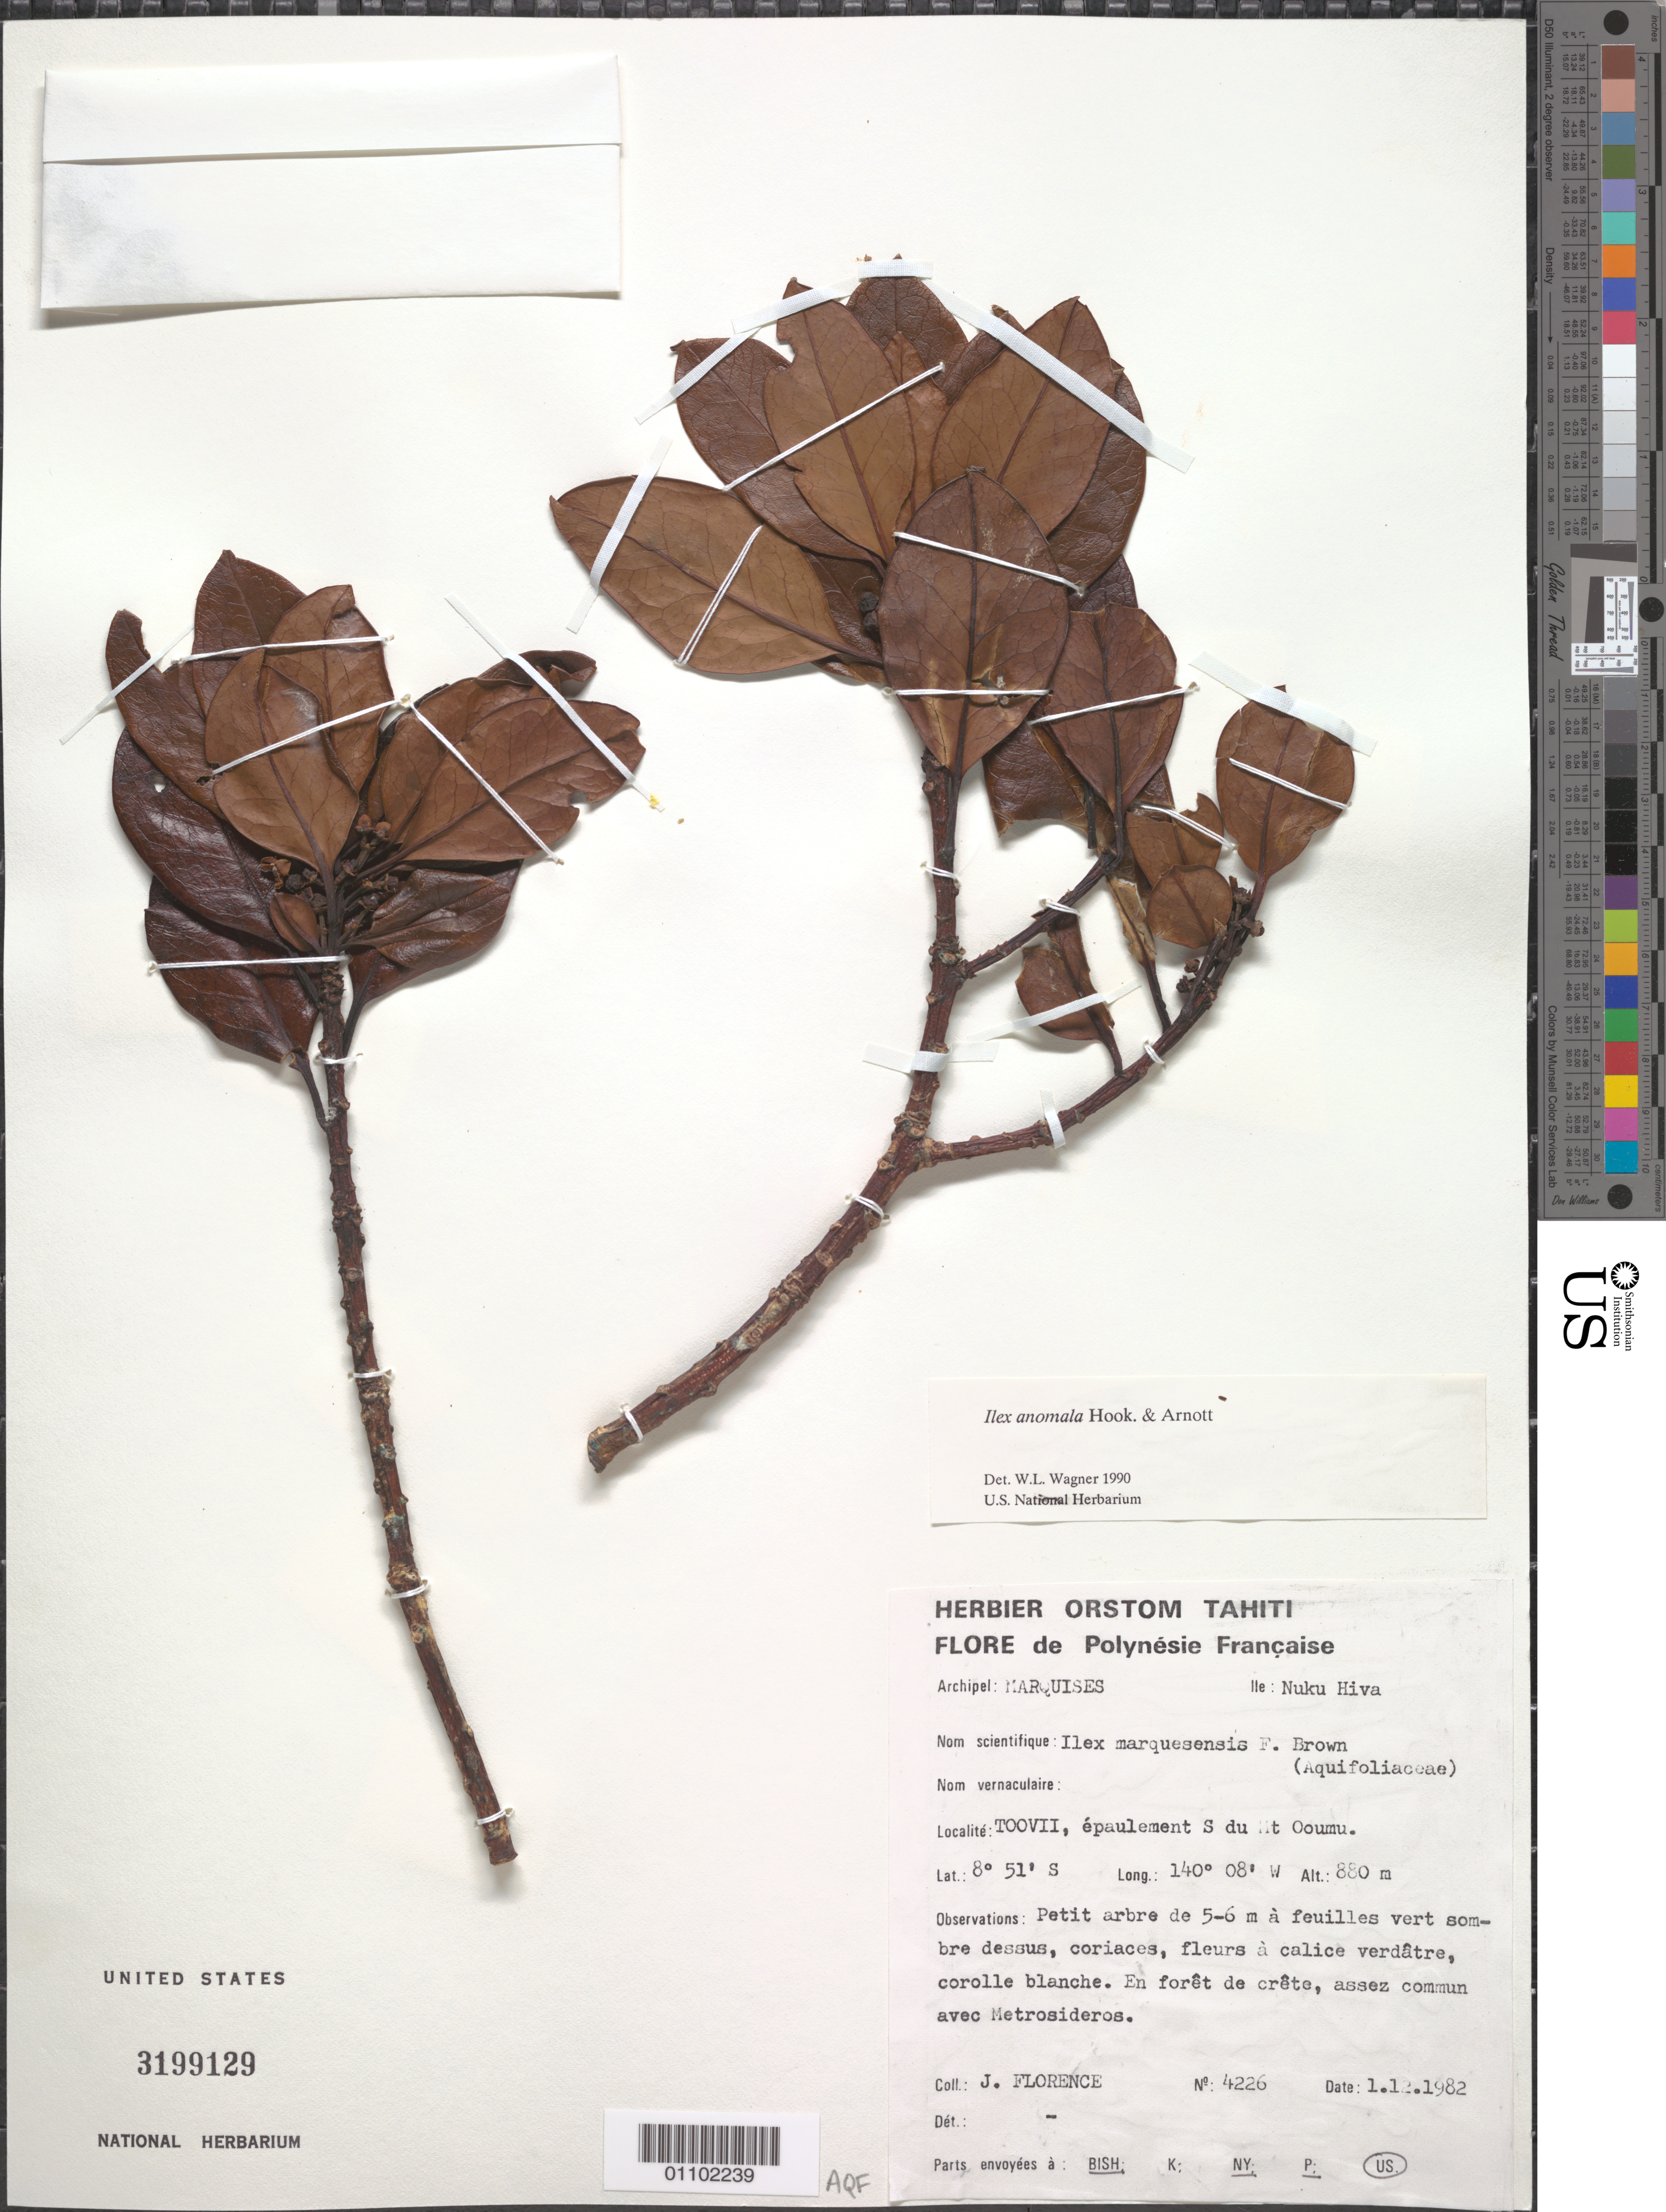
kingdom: Plantae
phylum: Tracheophyta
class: Magnoliopsida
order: Aquifoliales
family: Aquifoliaceae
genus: Ilex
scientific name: Ilex anomala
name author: Hook. & Arn.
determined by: Wagner, W. L., (BOT), Smithsonian Institution - National Museum of Natural History (UNITED STATES)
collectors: J. Florence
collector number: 4226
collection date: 1982-12-01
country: French Polynesia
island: Nuku Hiva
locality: Toovii, épaulement S du Mt. Ooumu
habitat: En forêt de crête, avec Metrosideros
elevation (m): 880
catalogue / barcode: US 3199129